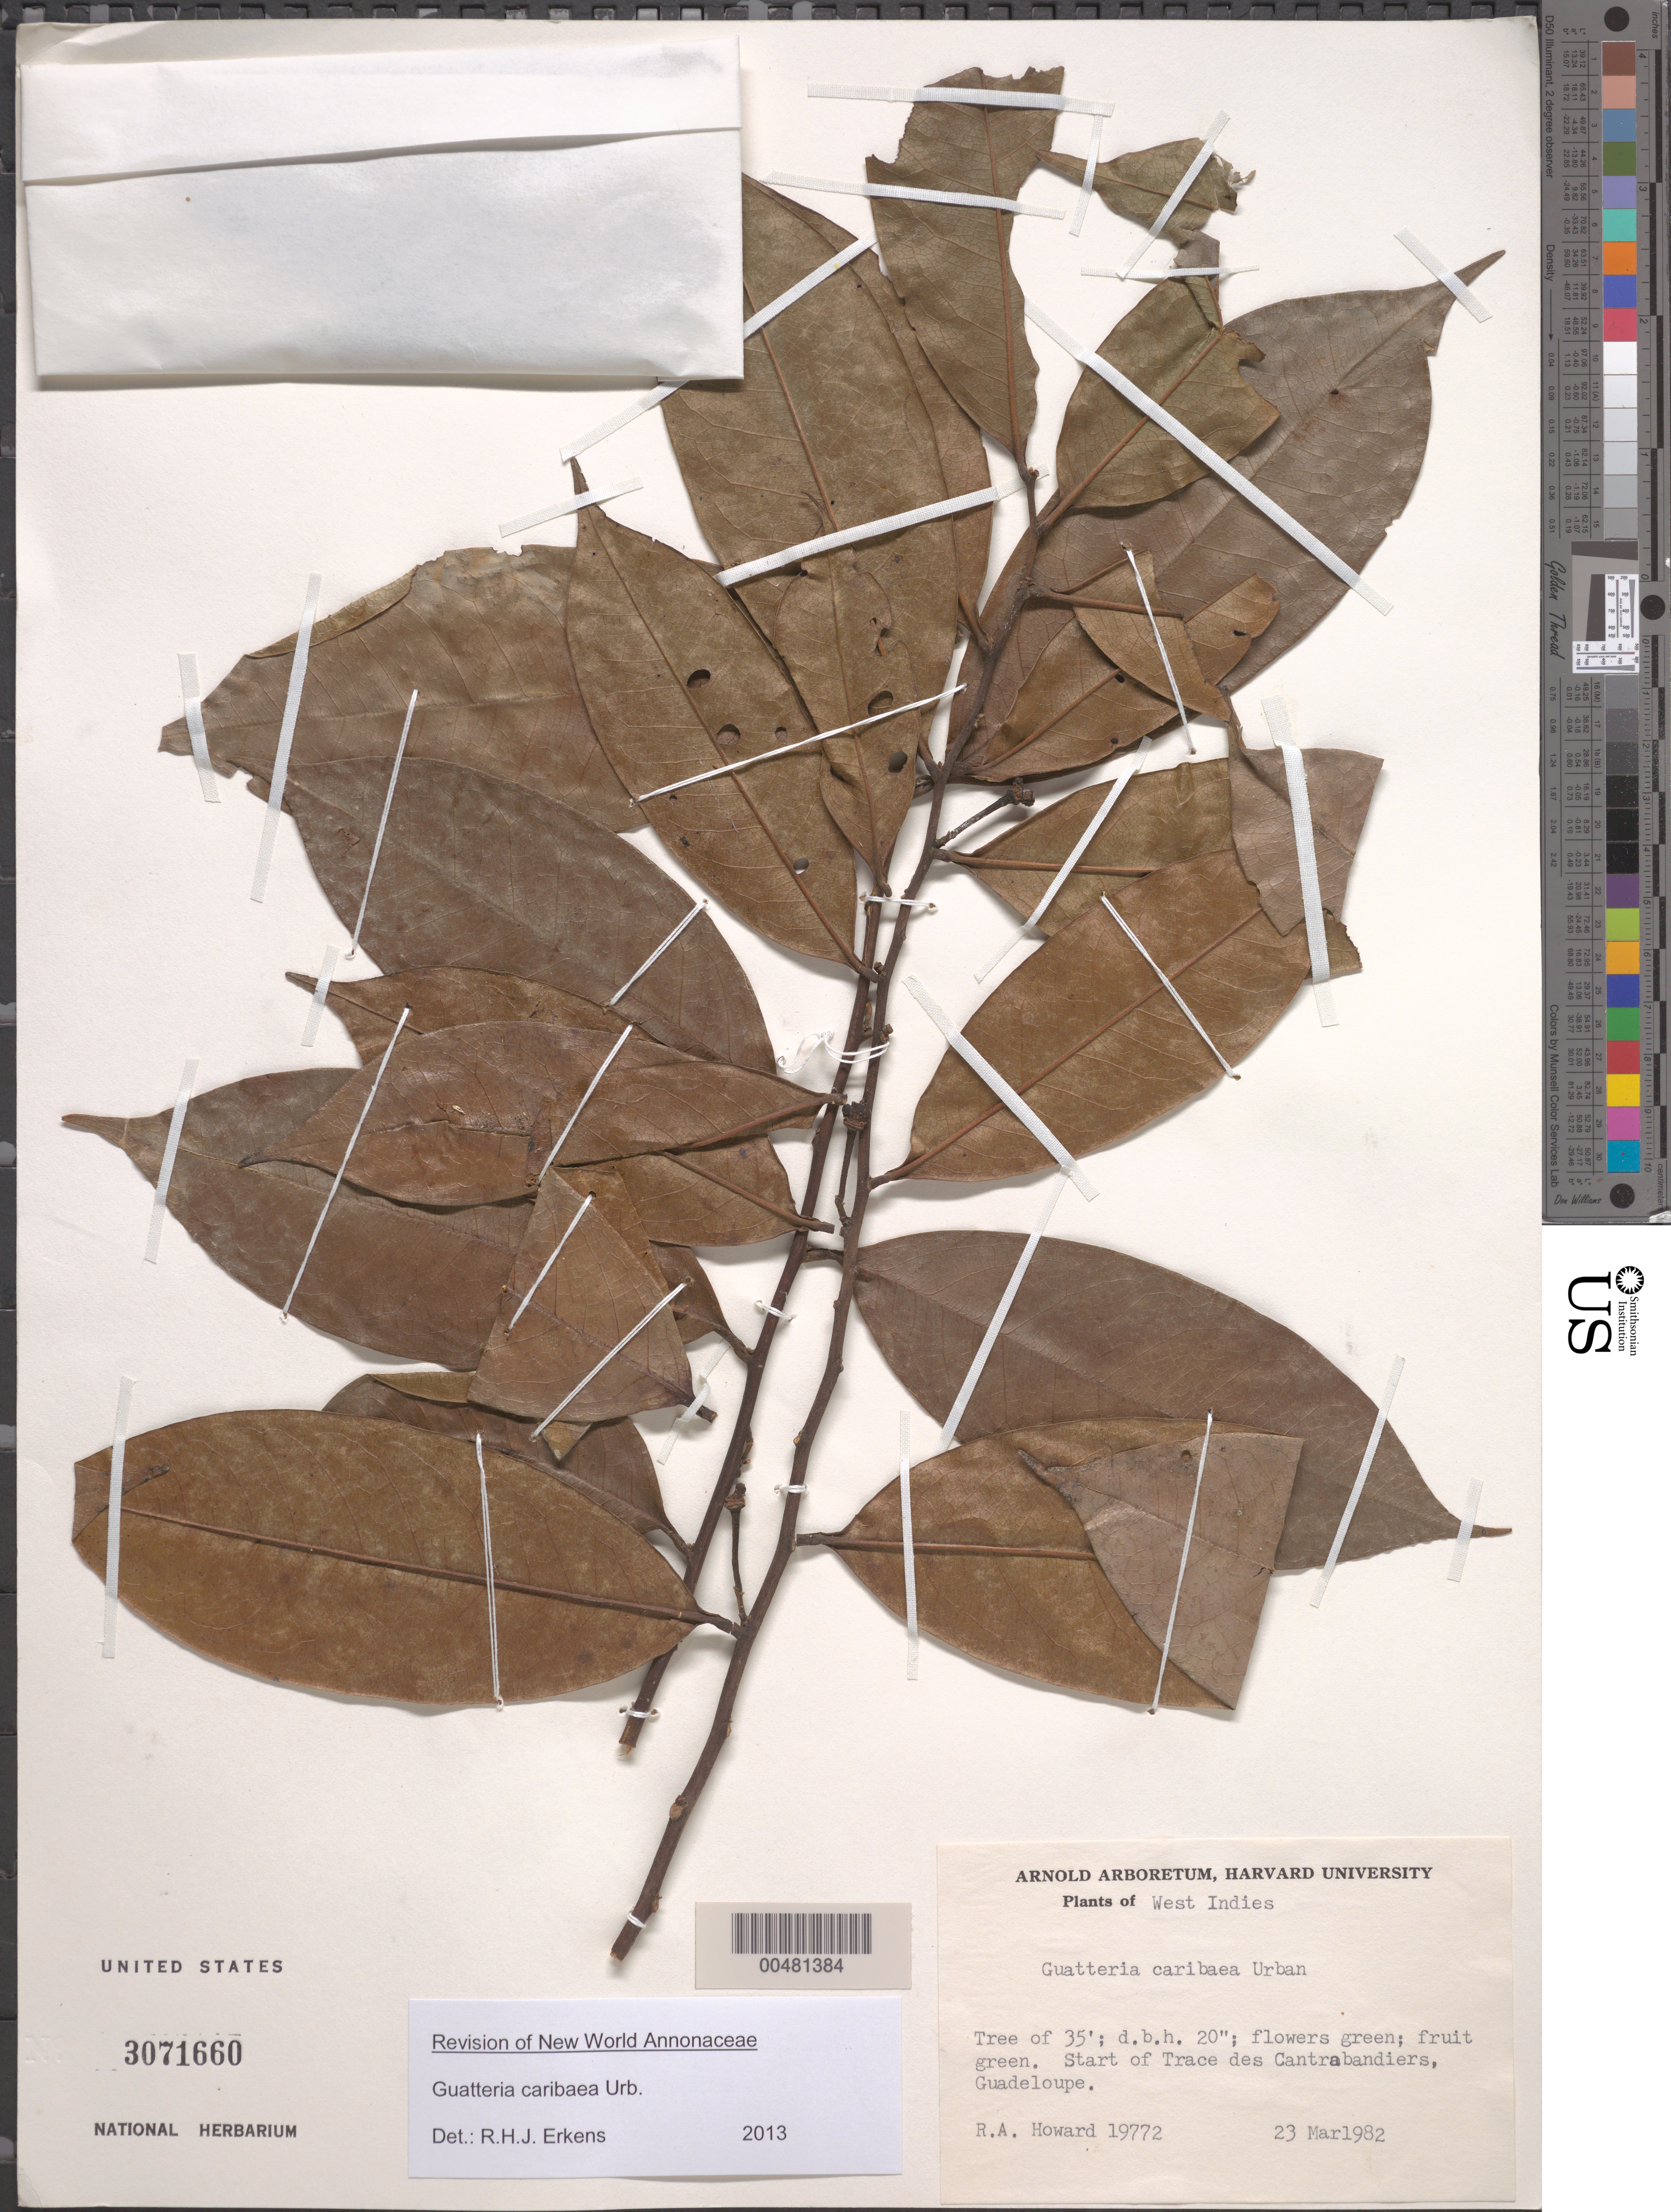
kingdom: Plantae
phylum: Tracheophyta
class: Magnoliopsida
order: Magnoliales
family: Annonaceae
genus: Guatteria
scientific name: Guatteria caribaea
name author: Urb.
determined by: Erkens, R. H. J.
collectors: R. A. Howard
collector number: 19772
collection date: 1982-03-23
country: Guadeloupe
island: Basse-Terre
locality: Trace des Cantravandiers, start of trace.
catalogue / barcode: US 3071660